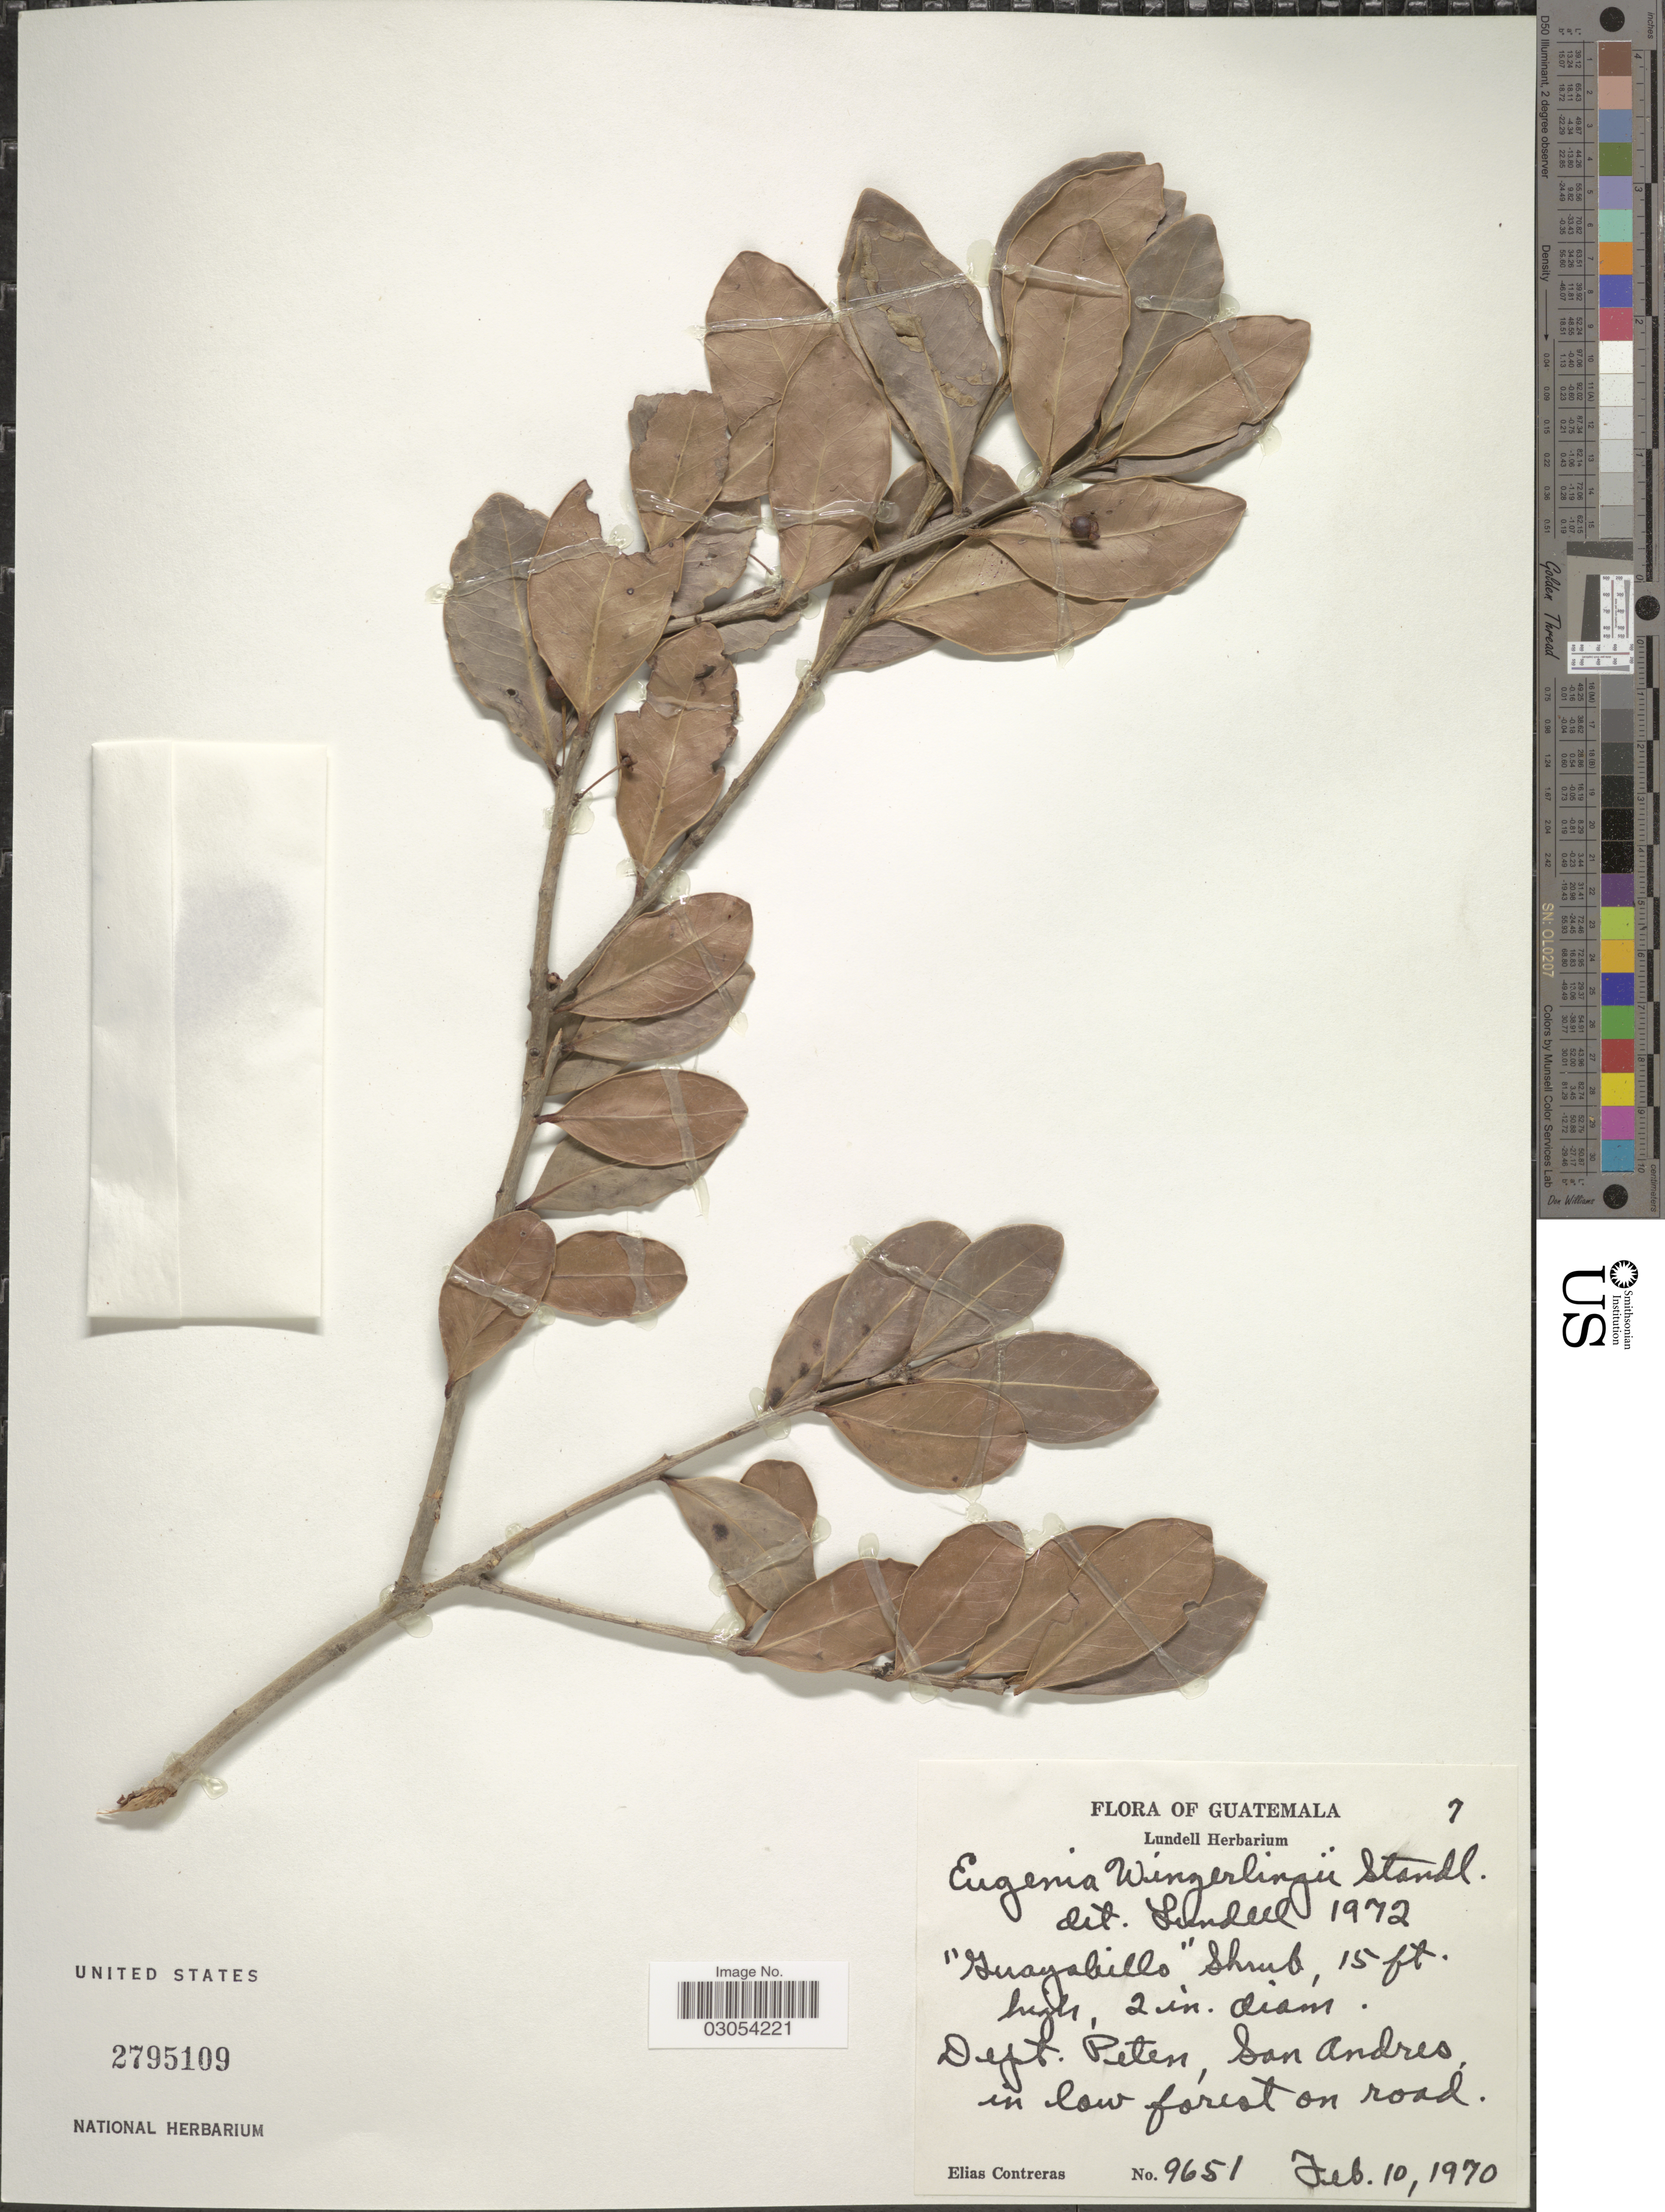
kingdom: Plantae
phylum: Tracheophyta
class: Magnoliopsida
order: Myrtales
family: Myrtaceae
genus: Eugenia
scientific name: Eugenia winzerlingii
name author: Standl.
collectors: E. Contreras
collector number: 9651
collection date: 1970-02-10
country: Guatemala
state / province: El Petén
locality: Dept. Peten, San Andres in low forest on road.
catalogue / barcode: US 2795109